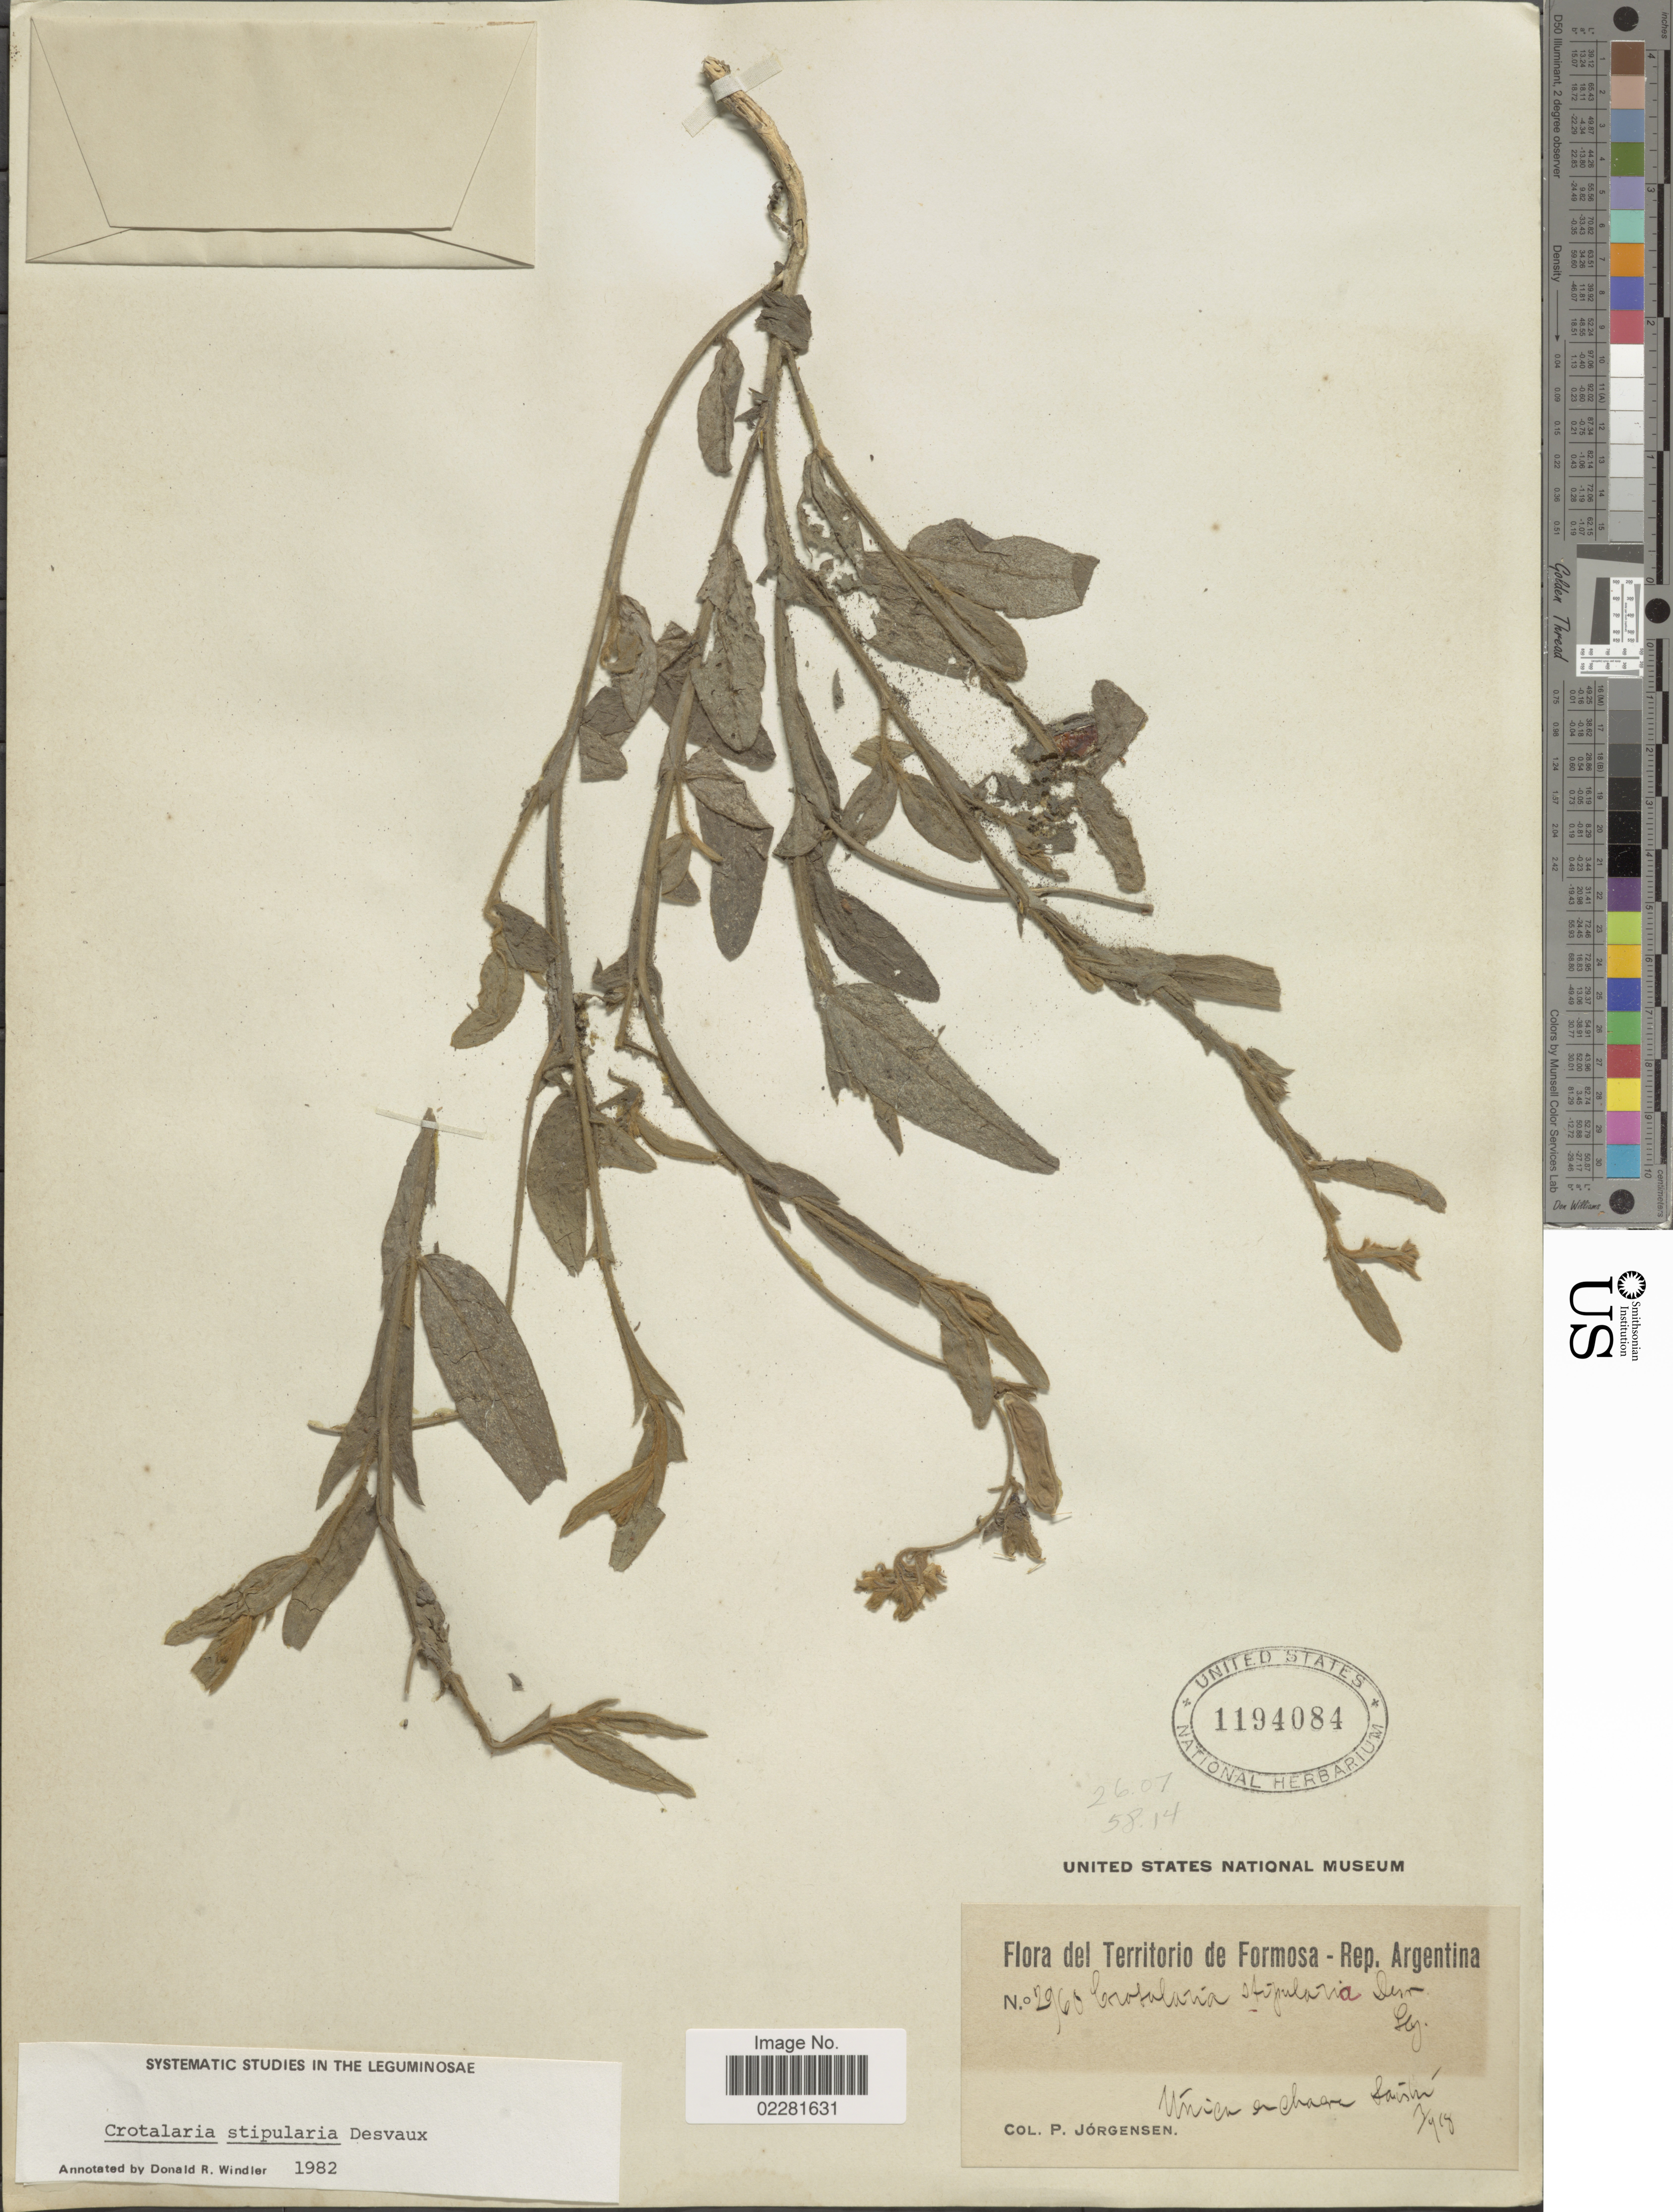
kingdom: Plantae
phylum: Tracheophyta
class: Magnoliopsida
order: Fabales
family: Fabaceae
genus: Crotalaria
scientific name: Crotalaria stipularia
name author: Desv.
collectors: P. Jörgensen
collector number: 2968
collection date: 1918-03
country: Argentina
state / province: Formosa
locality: Rep. Argentina, Laishí.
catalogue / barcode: US 1194084